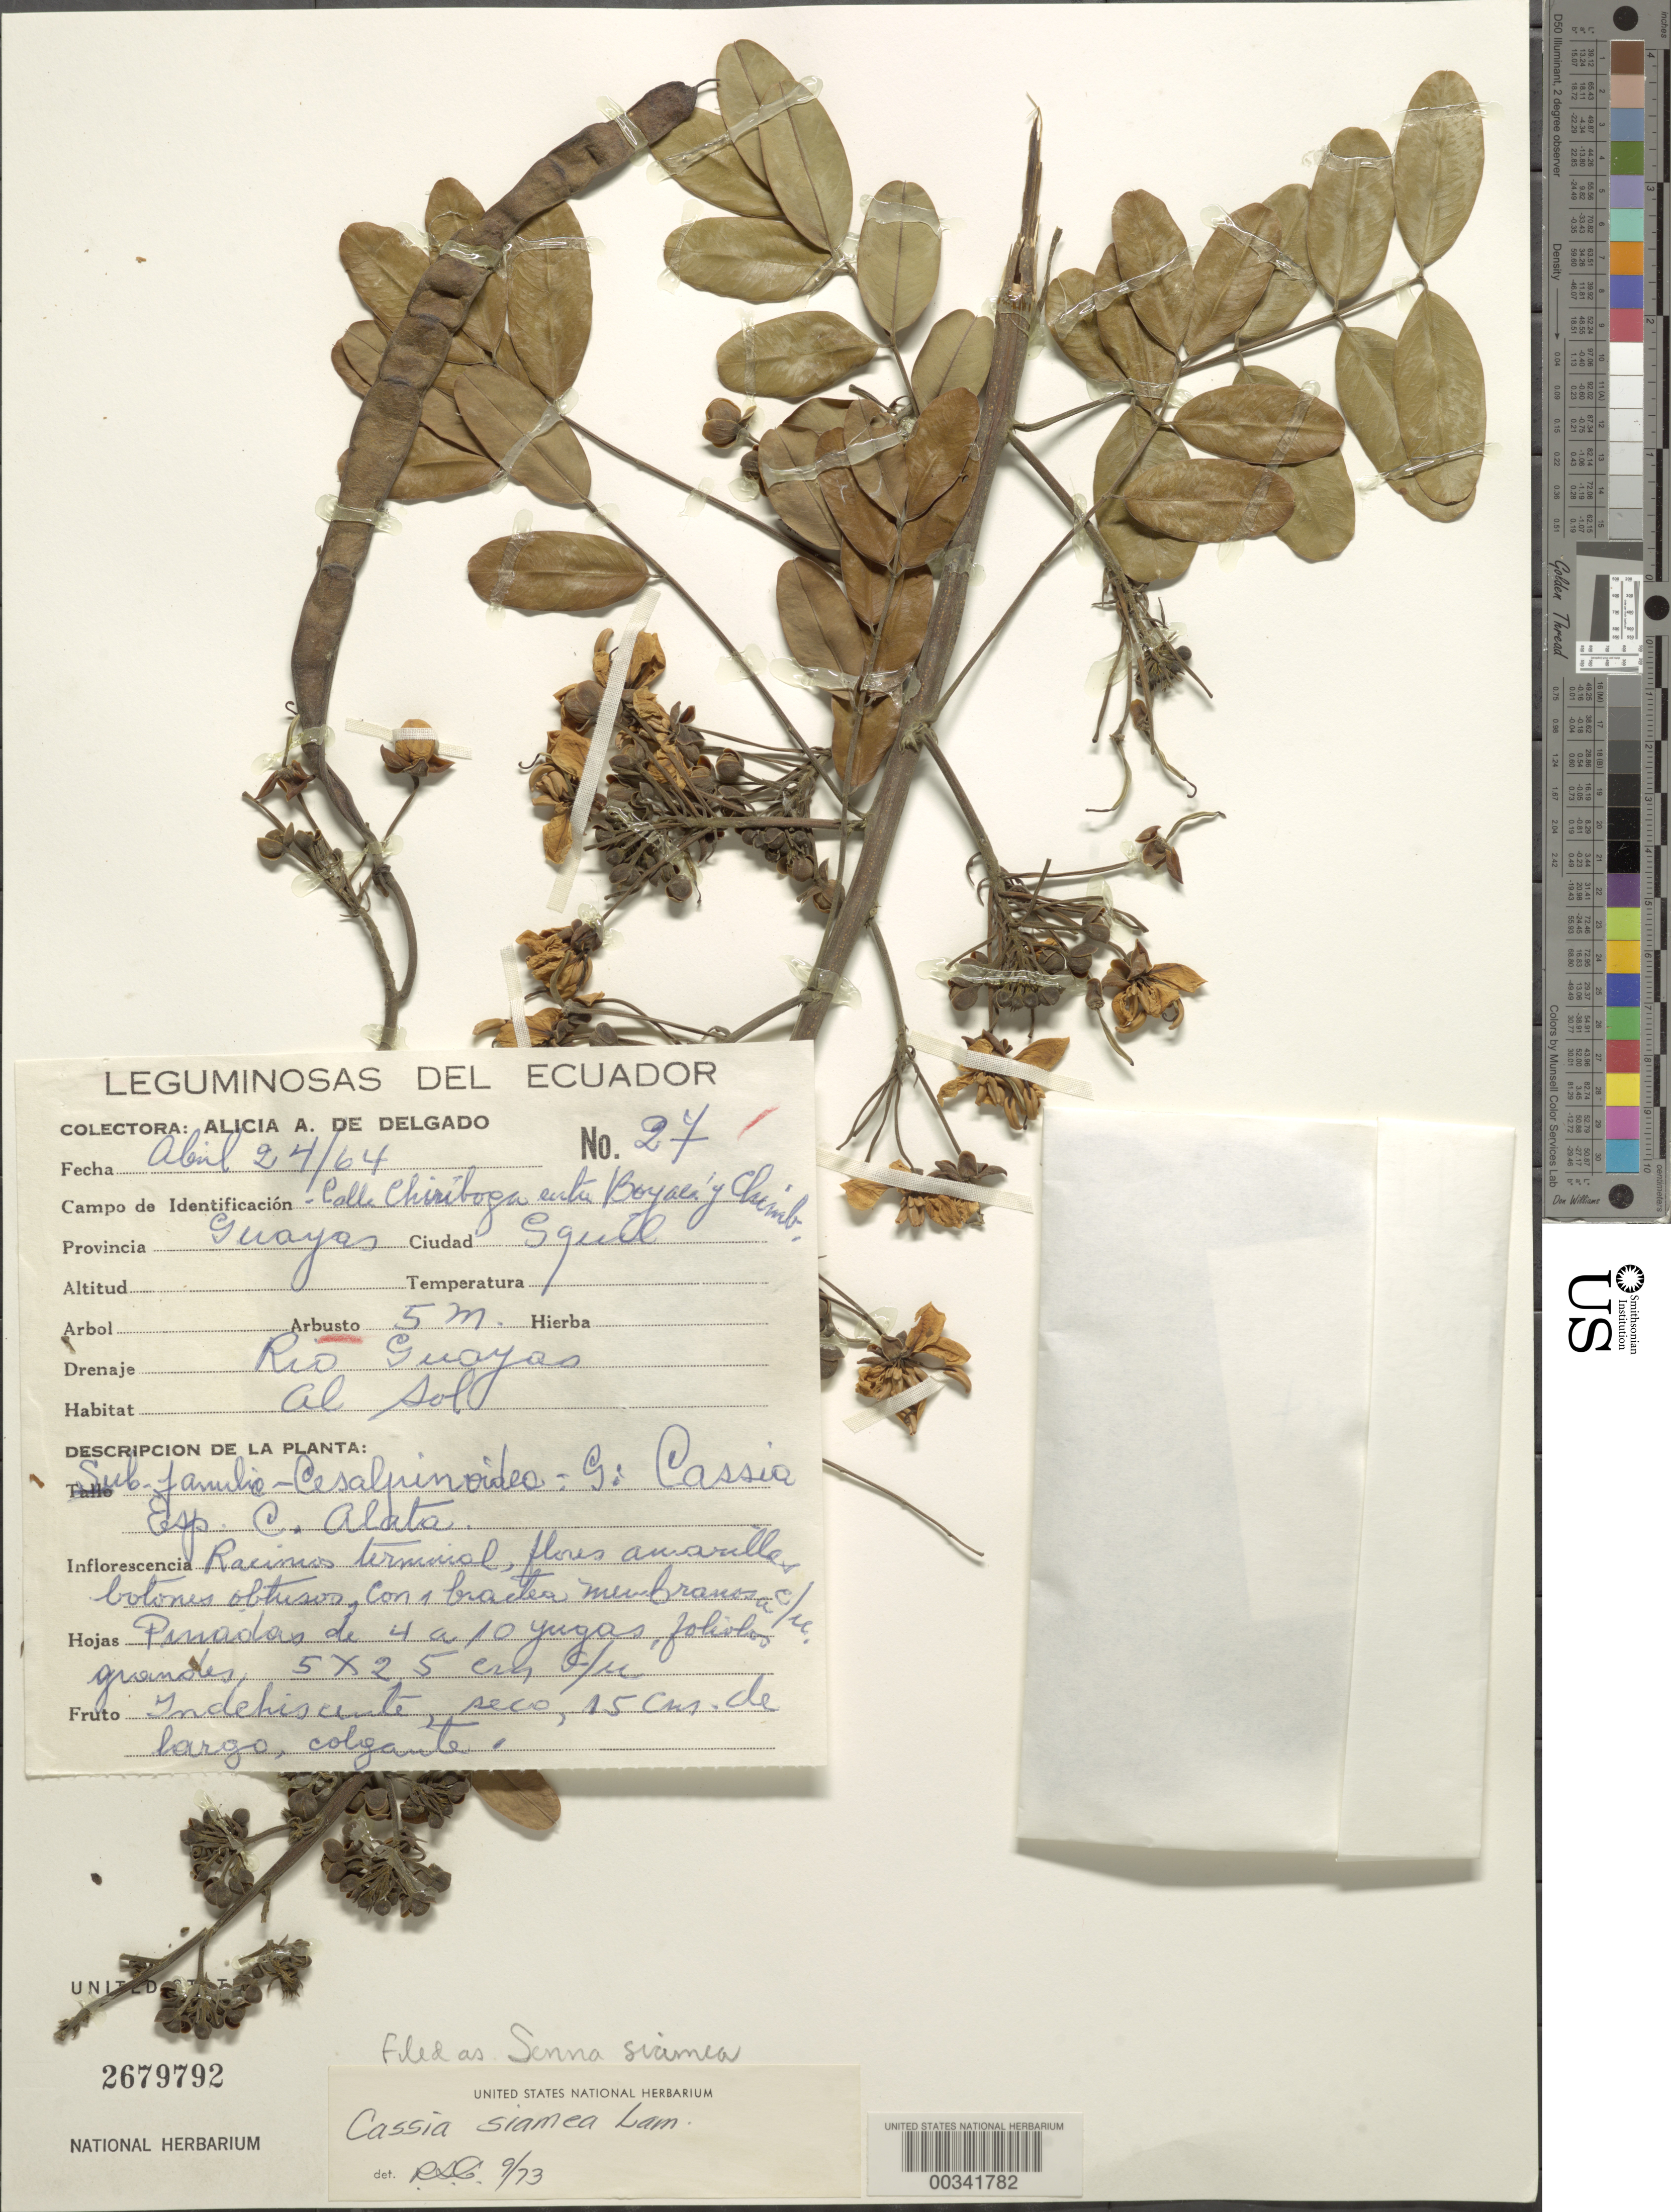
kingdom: Plantae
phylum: Tracheophyta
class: Magnoliopsida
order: Fabales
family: Fabaceae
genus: Senna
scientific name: Senna siamea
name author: (Lam.) H.S. Irwin & Barneby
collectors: A. A. Delgado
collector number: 27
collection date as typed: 24 Apr 1964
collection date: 1964-04-24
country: Ecuador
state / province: Guayas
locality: Squil; Rio Guayas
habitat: Al sol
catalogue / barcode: US 2679792